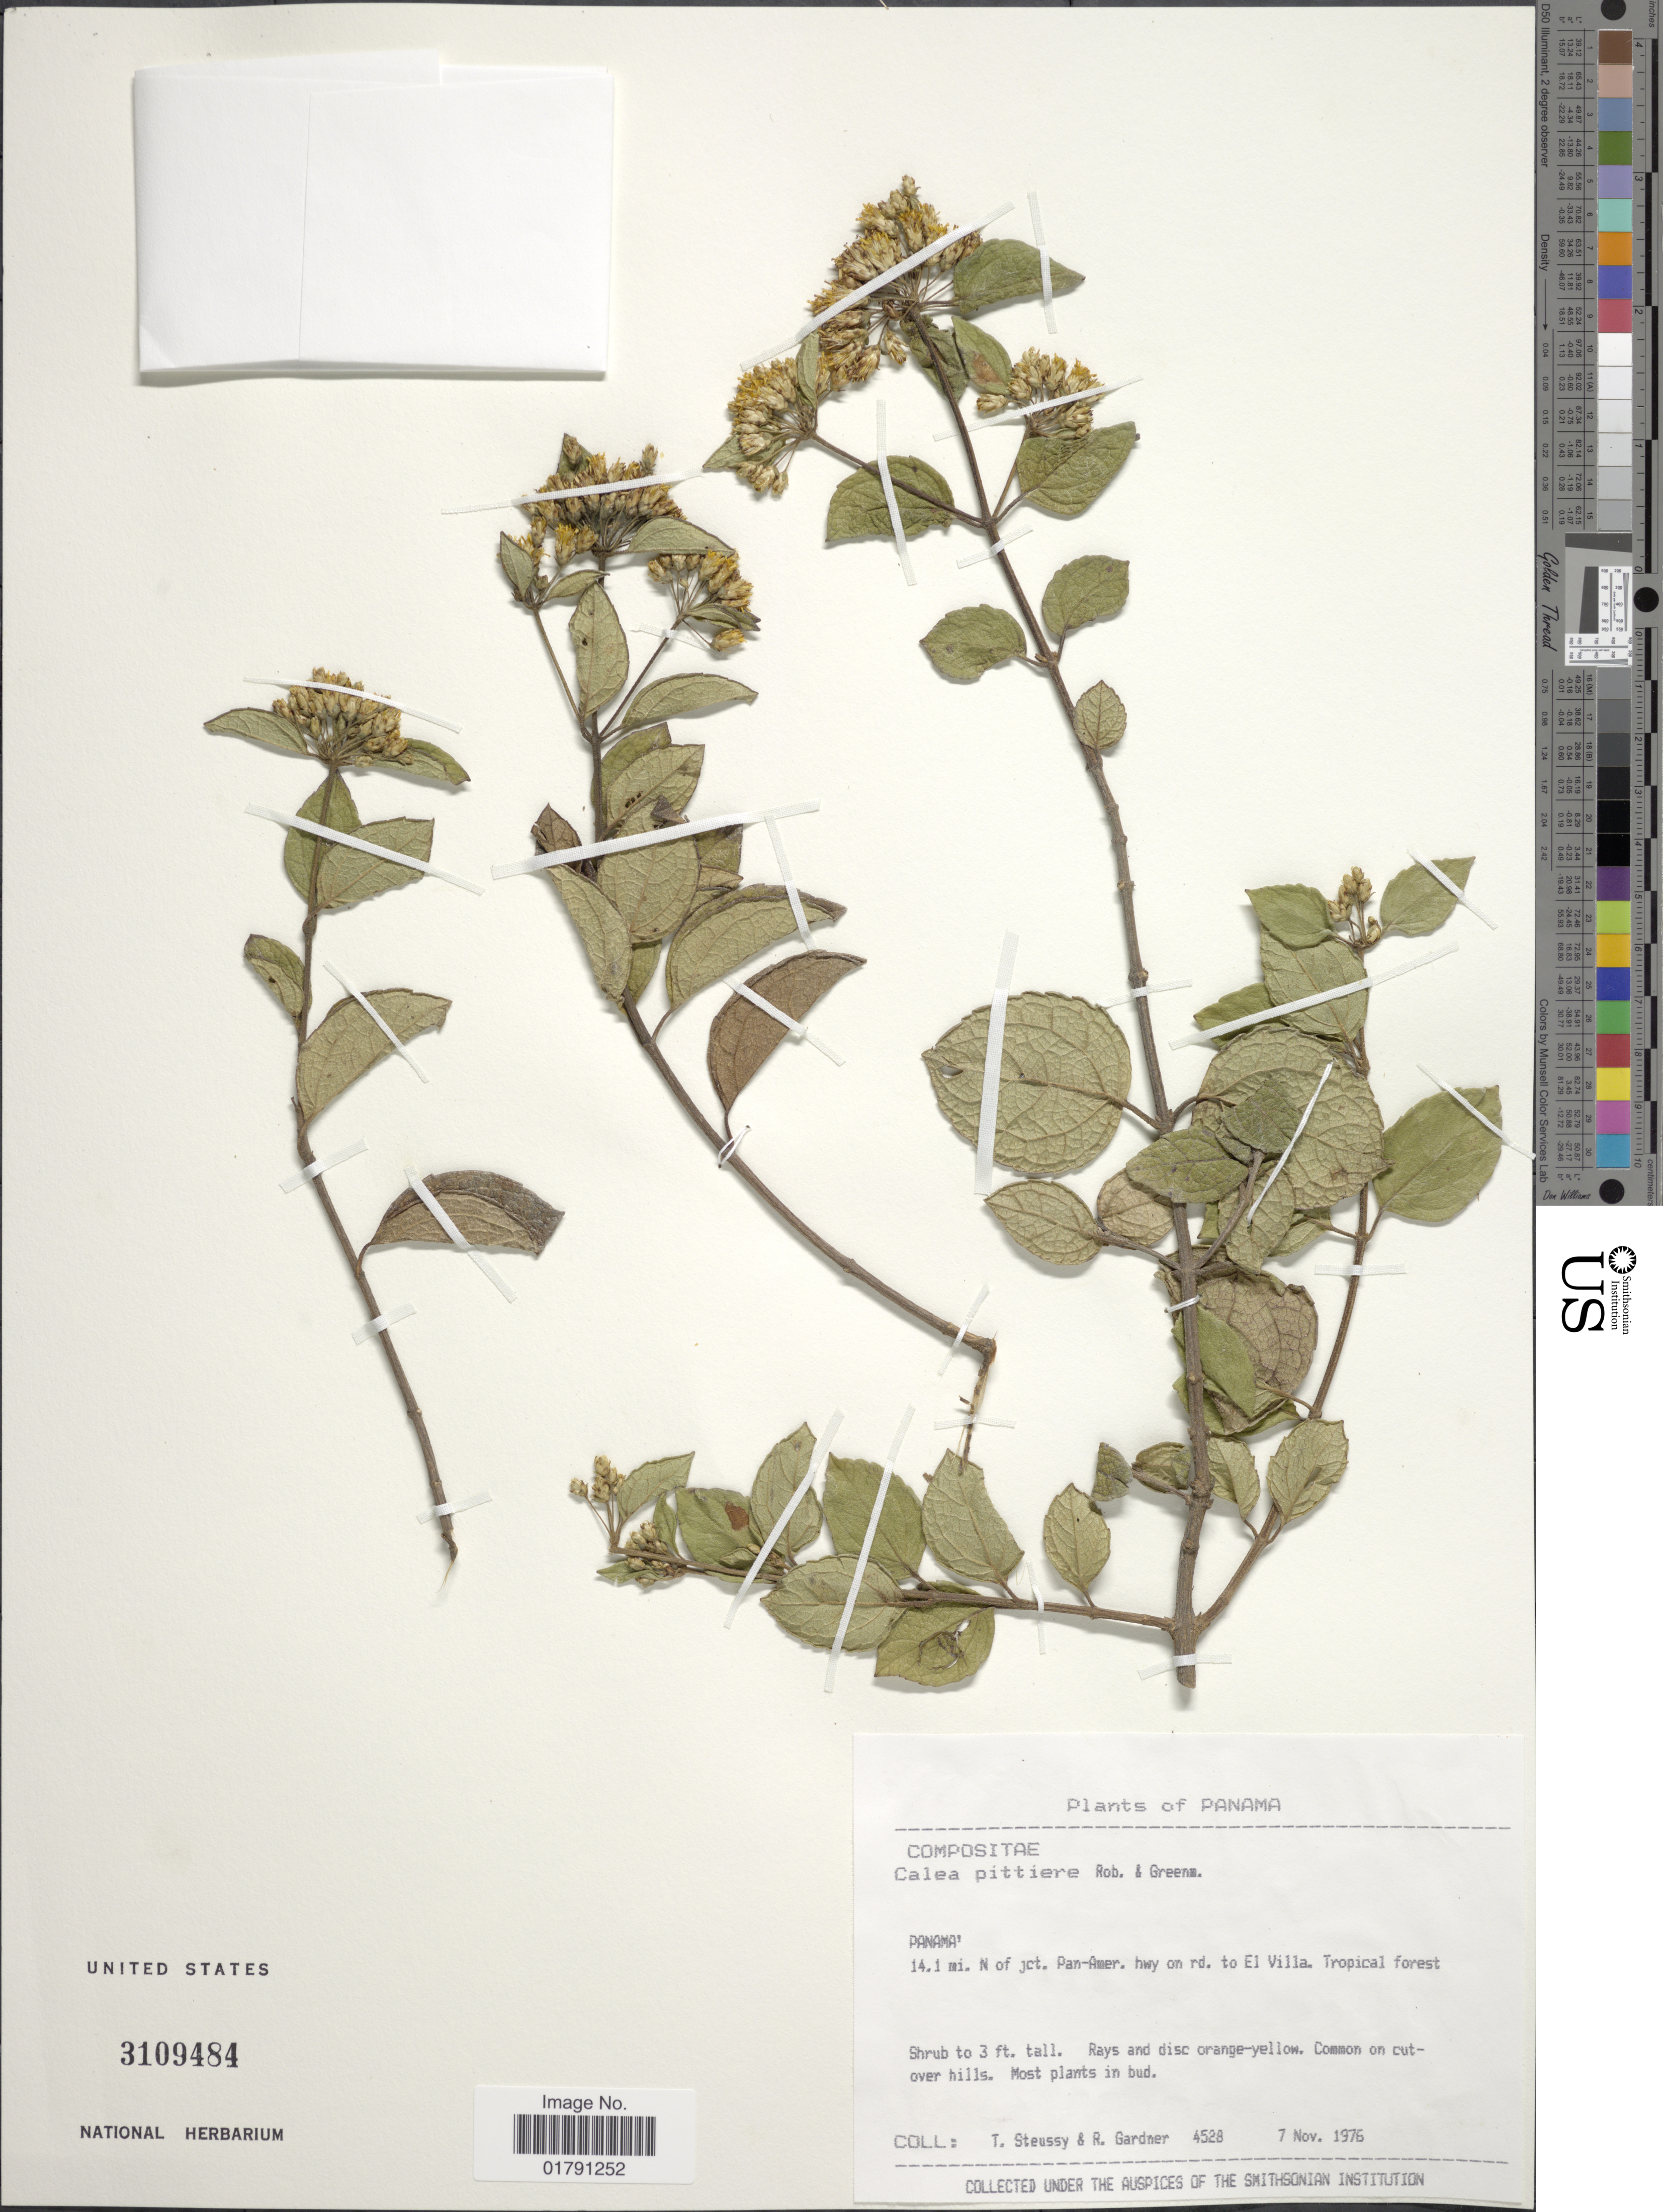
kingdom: Plantae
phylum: Tracheophyta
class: Magnoliopsida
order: Asterales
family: Asteraceae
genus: Calea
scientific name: Calea prunifolia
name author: Kunth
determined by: Bueno, Vinicius Resende, (ICN), Universidade Federal do Rio Grande do Sul (BRAZIL)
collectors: T. Steussy & R. C. Gardner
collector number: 4528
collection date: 1976-11-07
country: Panama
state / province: Panamá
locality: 14.1 mi N of jct. Pan-Amer. hwy on rd. to El Villa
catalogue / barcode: US 3109484